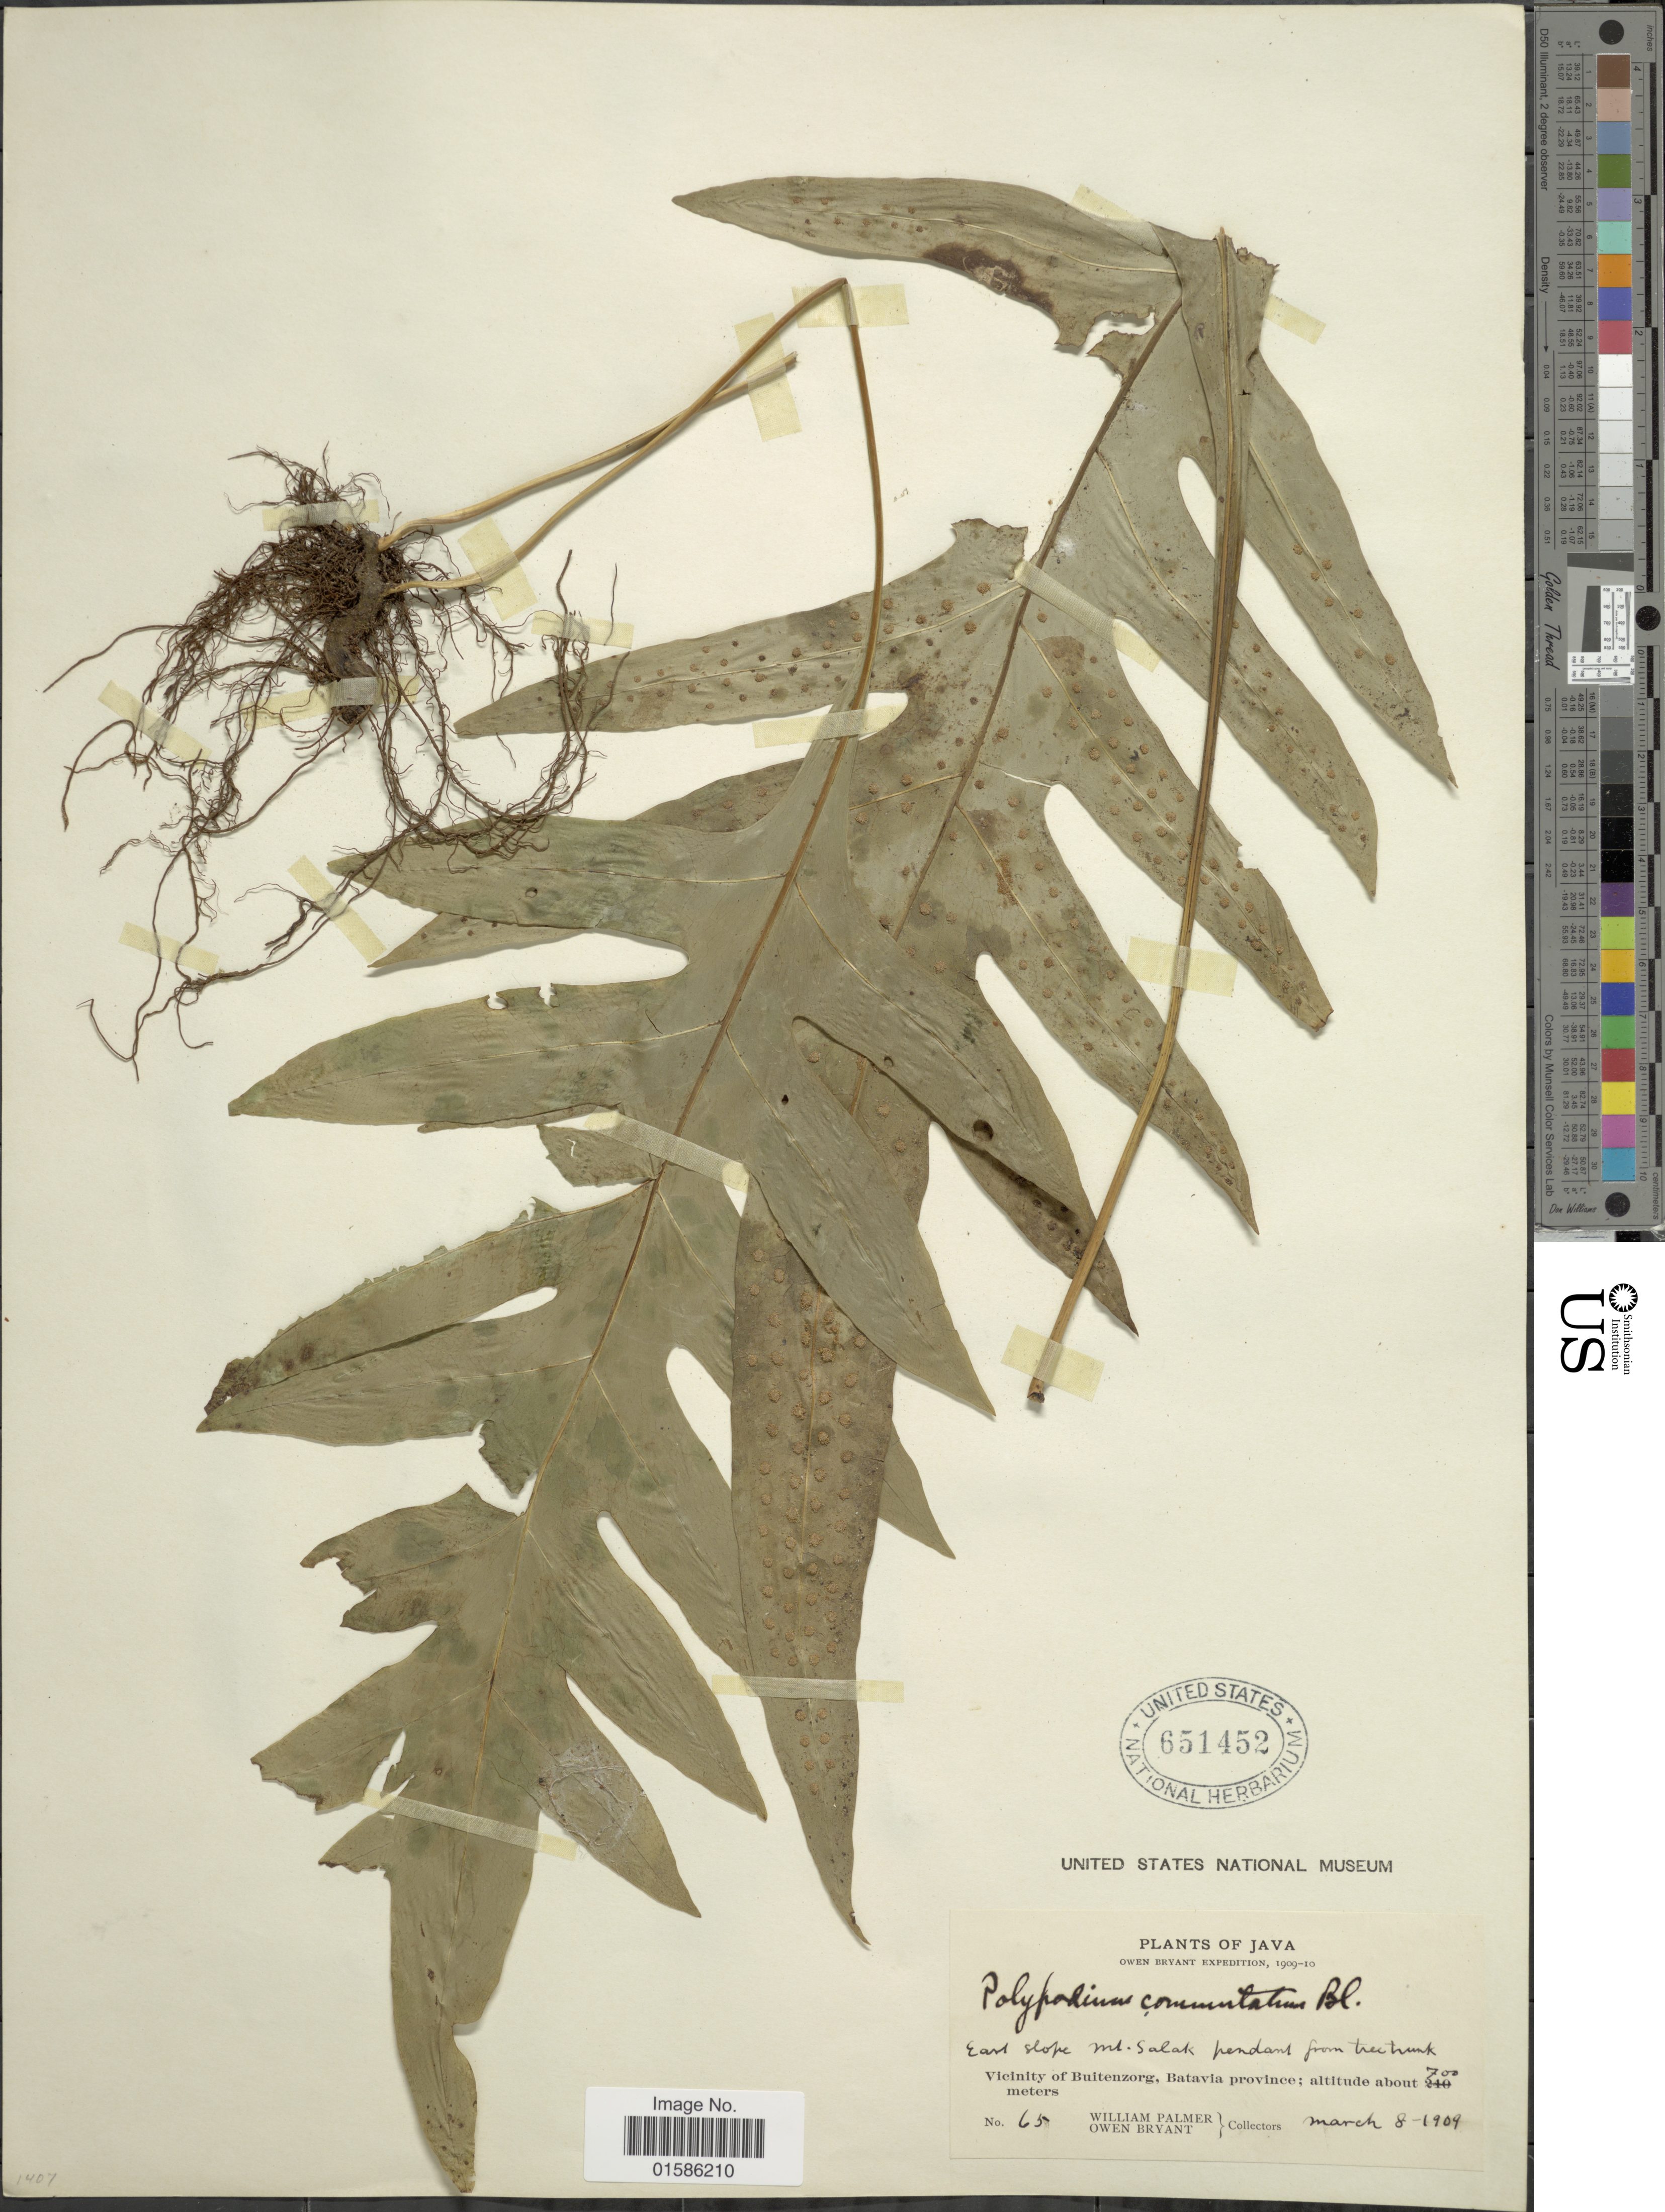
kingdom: Plantae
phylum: Tracheophyta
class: Polypodiopsida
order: Polypodiales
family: Polypodiaceae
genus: Microsorum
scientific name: Microsorum commutatum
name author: (Blume) Copel.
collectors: W. Palmer & O. Bryant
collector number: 65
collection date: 1909-03-08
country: Indonesia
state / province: Java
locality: Vicinity of Buitenzorg, Batavia province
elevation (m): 700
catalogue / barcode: US 651452